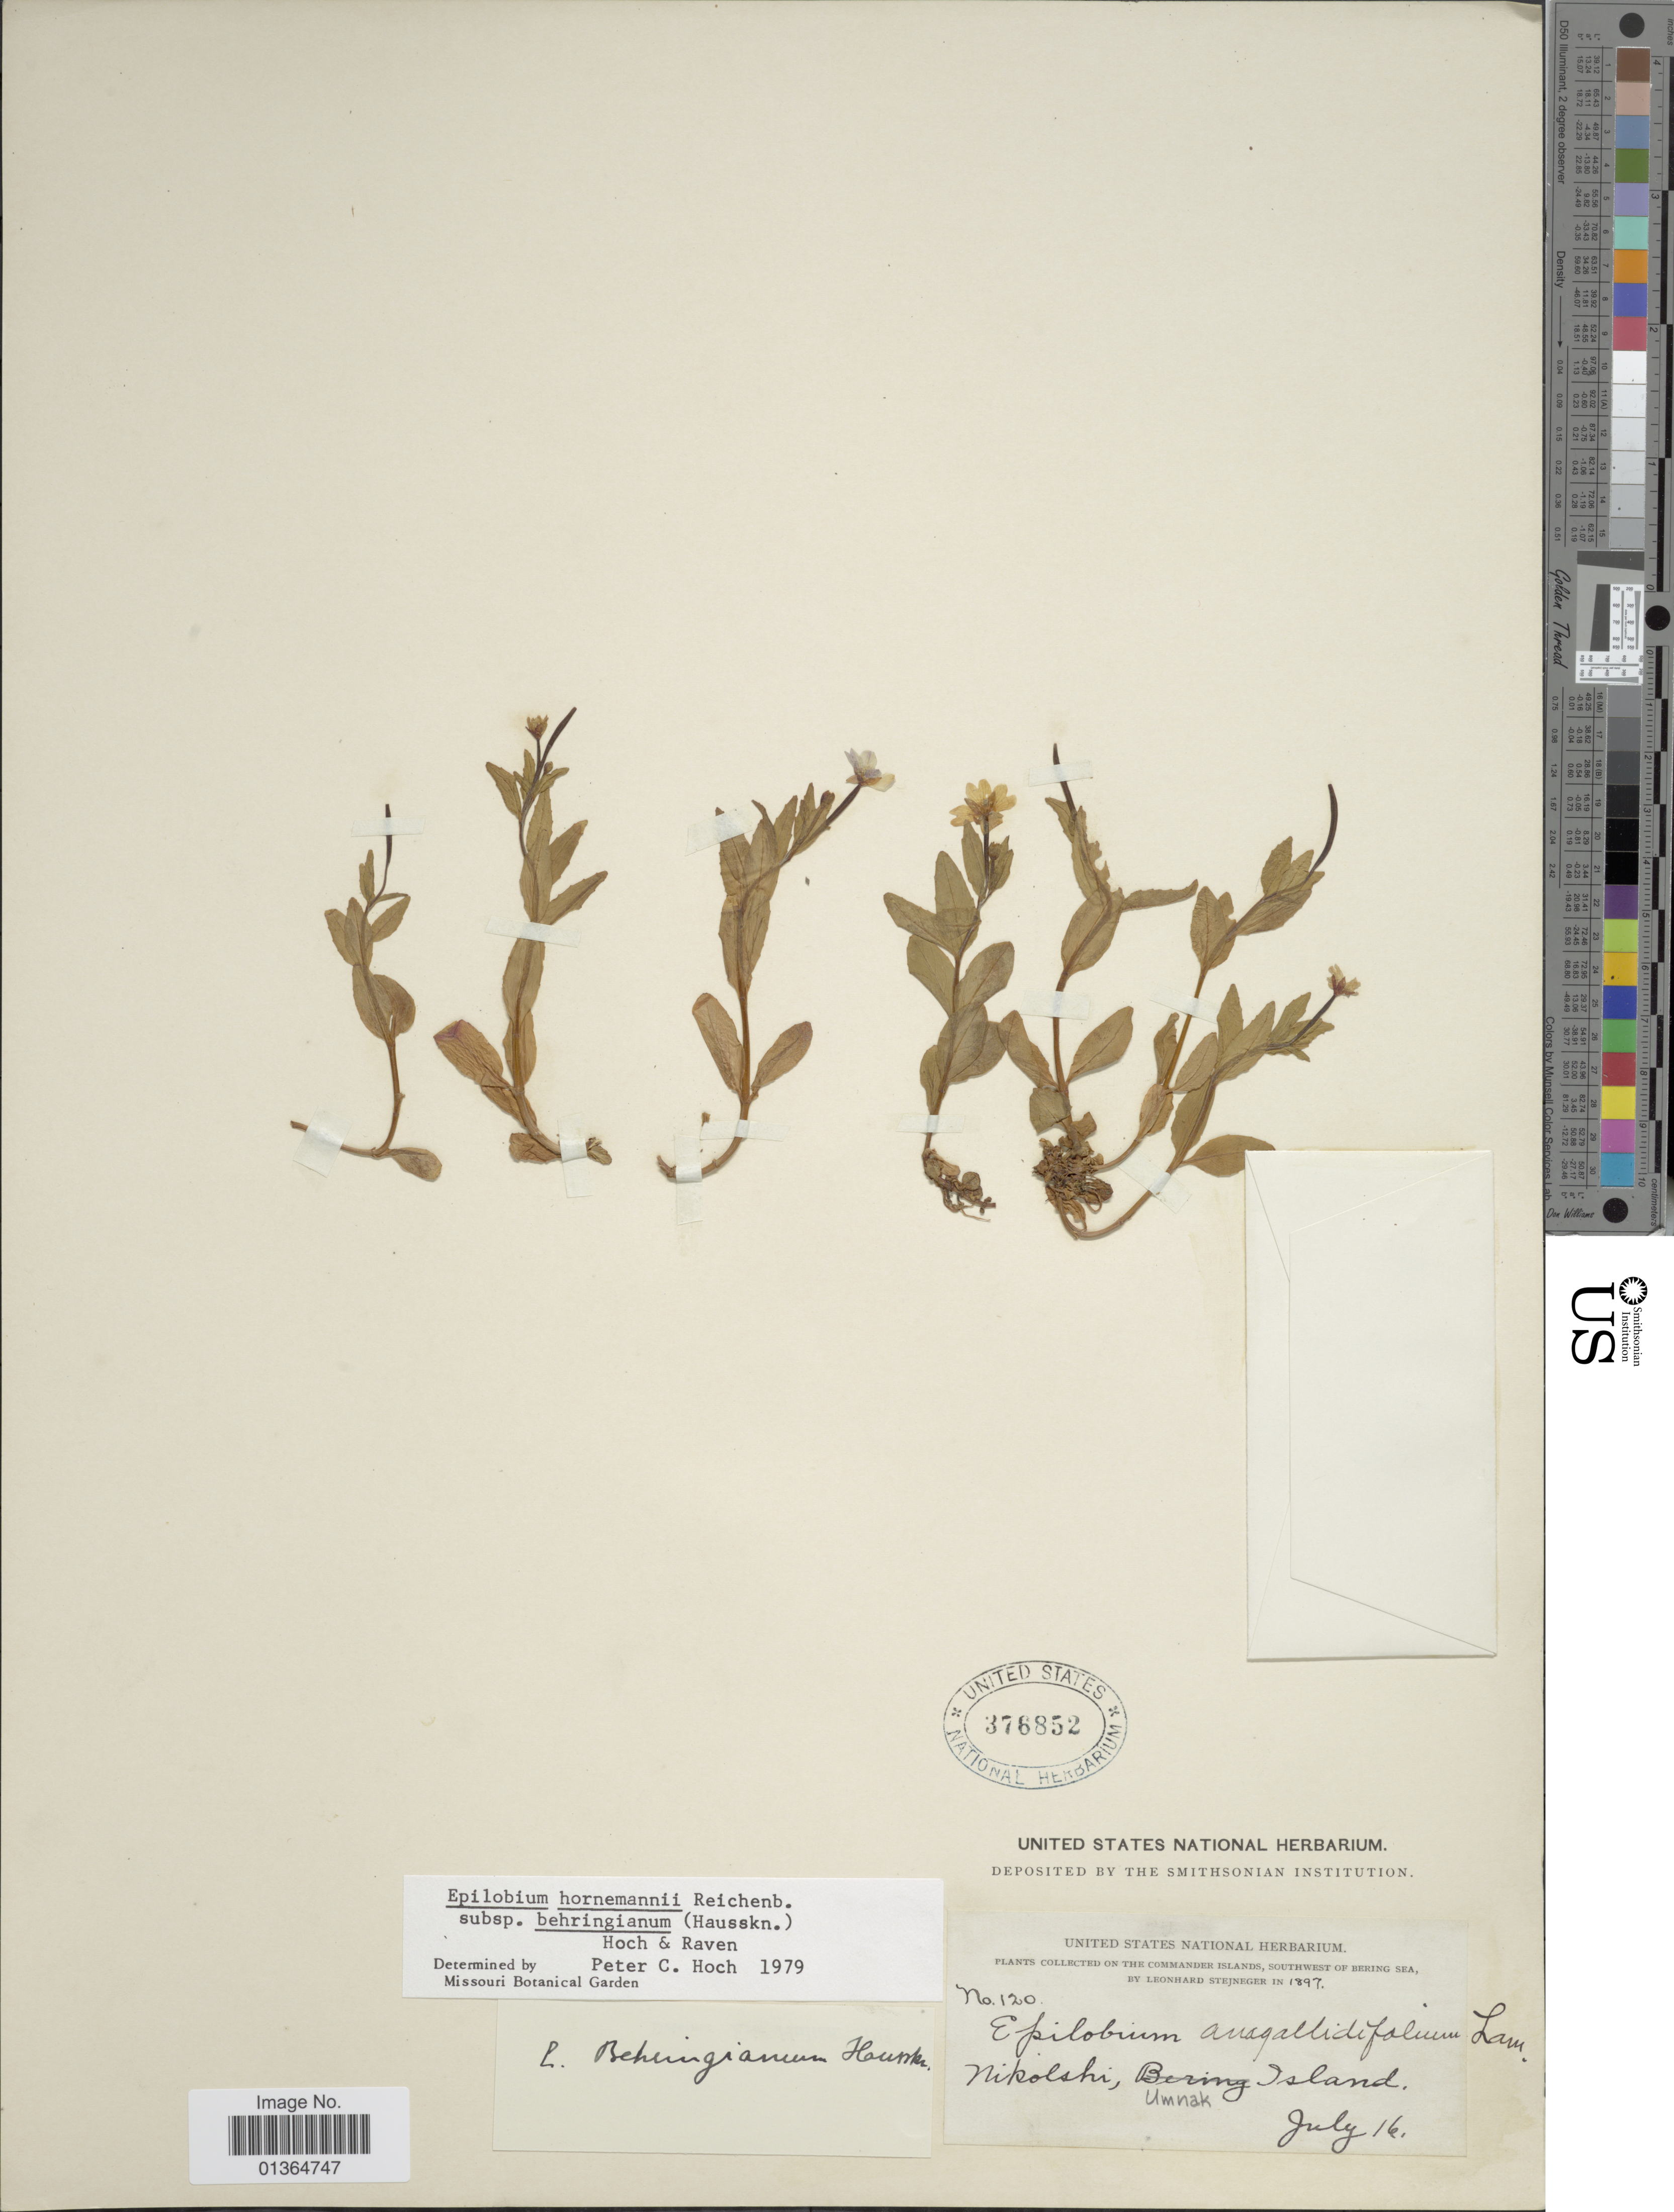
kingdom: Plantae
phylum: Tracheophyta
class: Magnoliopsida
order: Myrtales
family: Onagraceae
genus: Epilobium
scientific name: Epilobium hornemannii subsp. behringianum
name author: (Hausskn.) Hoch & P.H. Raven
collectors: L. Stejneger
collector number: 120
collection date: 1897-07-16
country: United States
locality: Commander Islands, Southwest of Bering Sea. Nikolshi, Umnak Island.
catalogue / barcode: US 376852